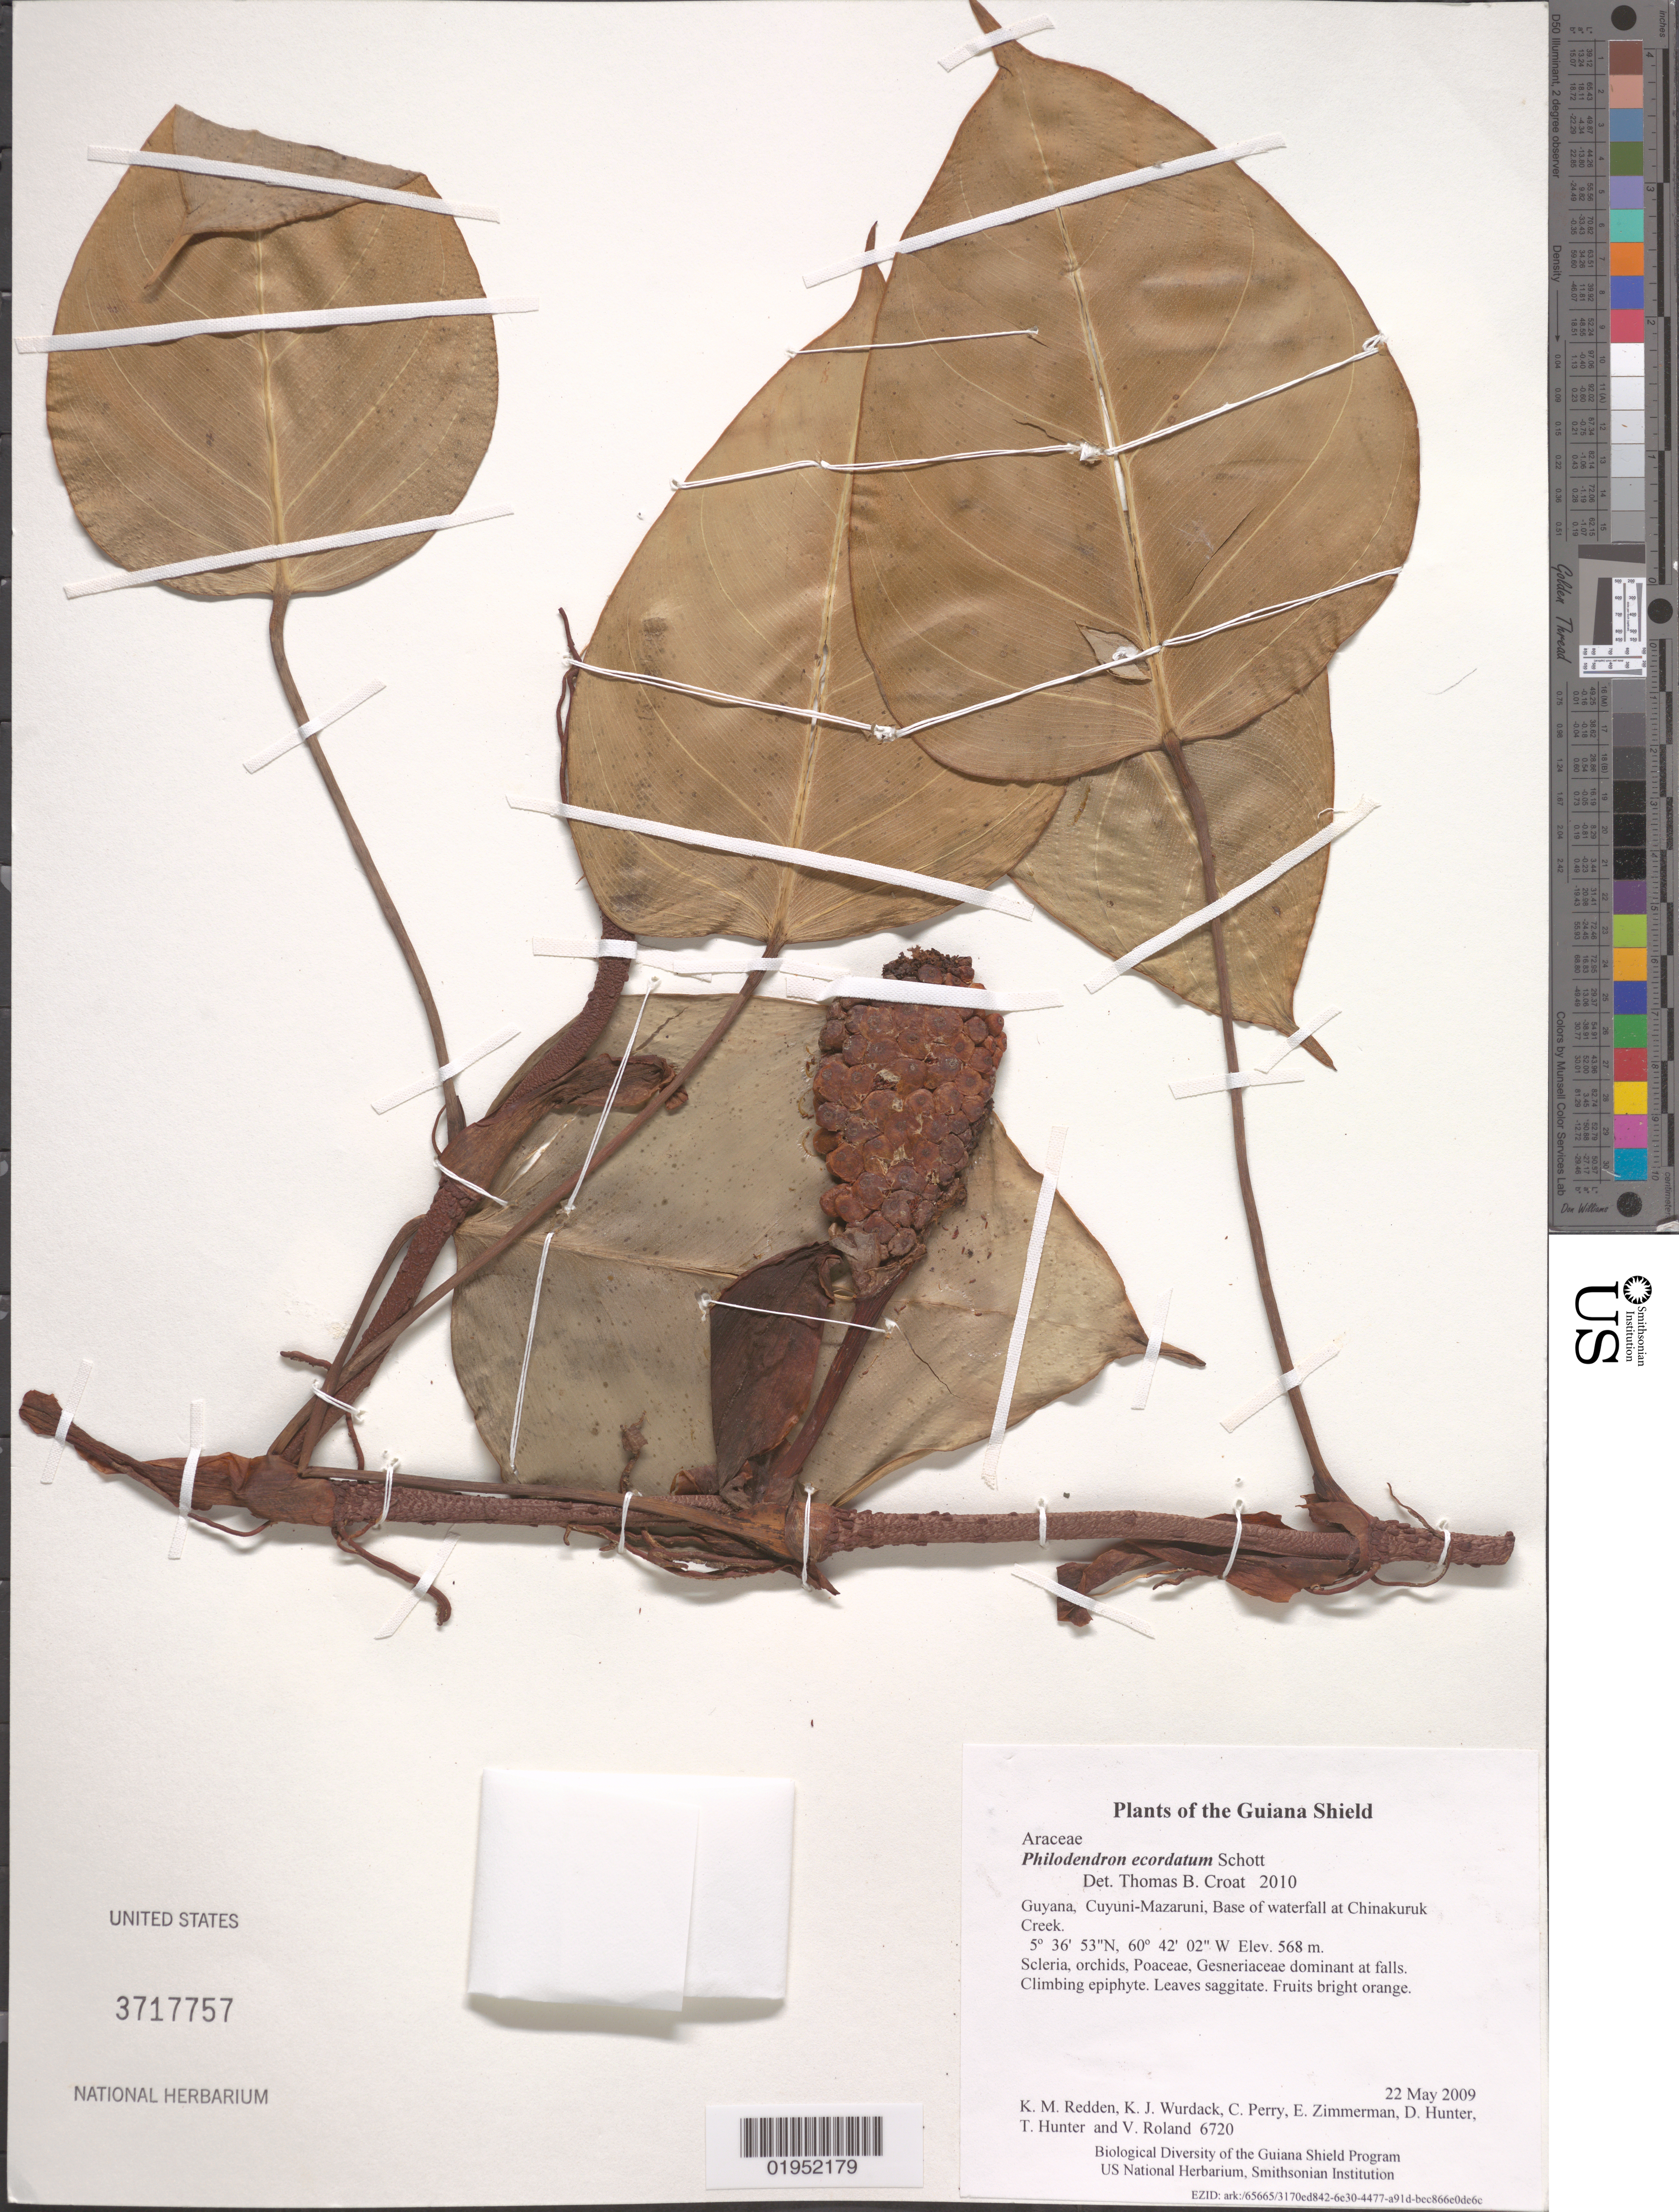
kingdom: Plantae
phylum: Tracheophyta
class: Liliopsida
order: Alismatales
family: Araceae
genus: Philodendron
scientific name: Philodendron ecordatum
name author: Schott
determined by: Croat, Thomas B., Missouri Botanical Garden (MO)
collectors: K. M. Redden, K. Wurdack, C. Perry, E. Zimmerman, D. Hunter, T. Hunter & V. Roland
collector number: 6720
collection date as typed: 22 May 2009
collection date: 2009-05-22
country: Guyana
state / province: Cuyuni-Mazaruni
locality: Base of waterfall at Chinakuruk Creek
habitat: Scleria, orchids, Poaceae, Gesneriaceae dominant at falls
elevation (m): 568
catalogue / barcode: US 3717757